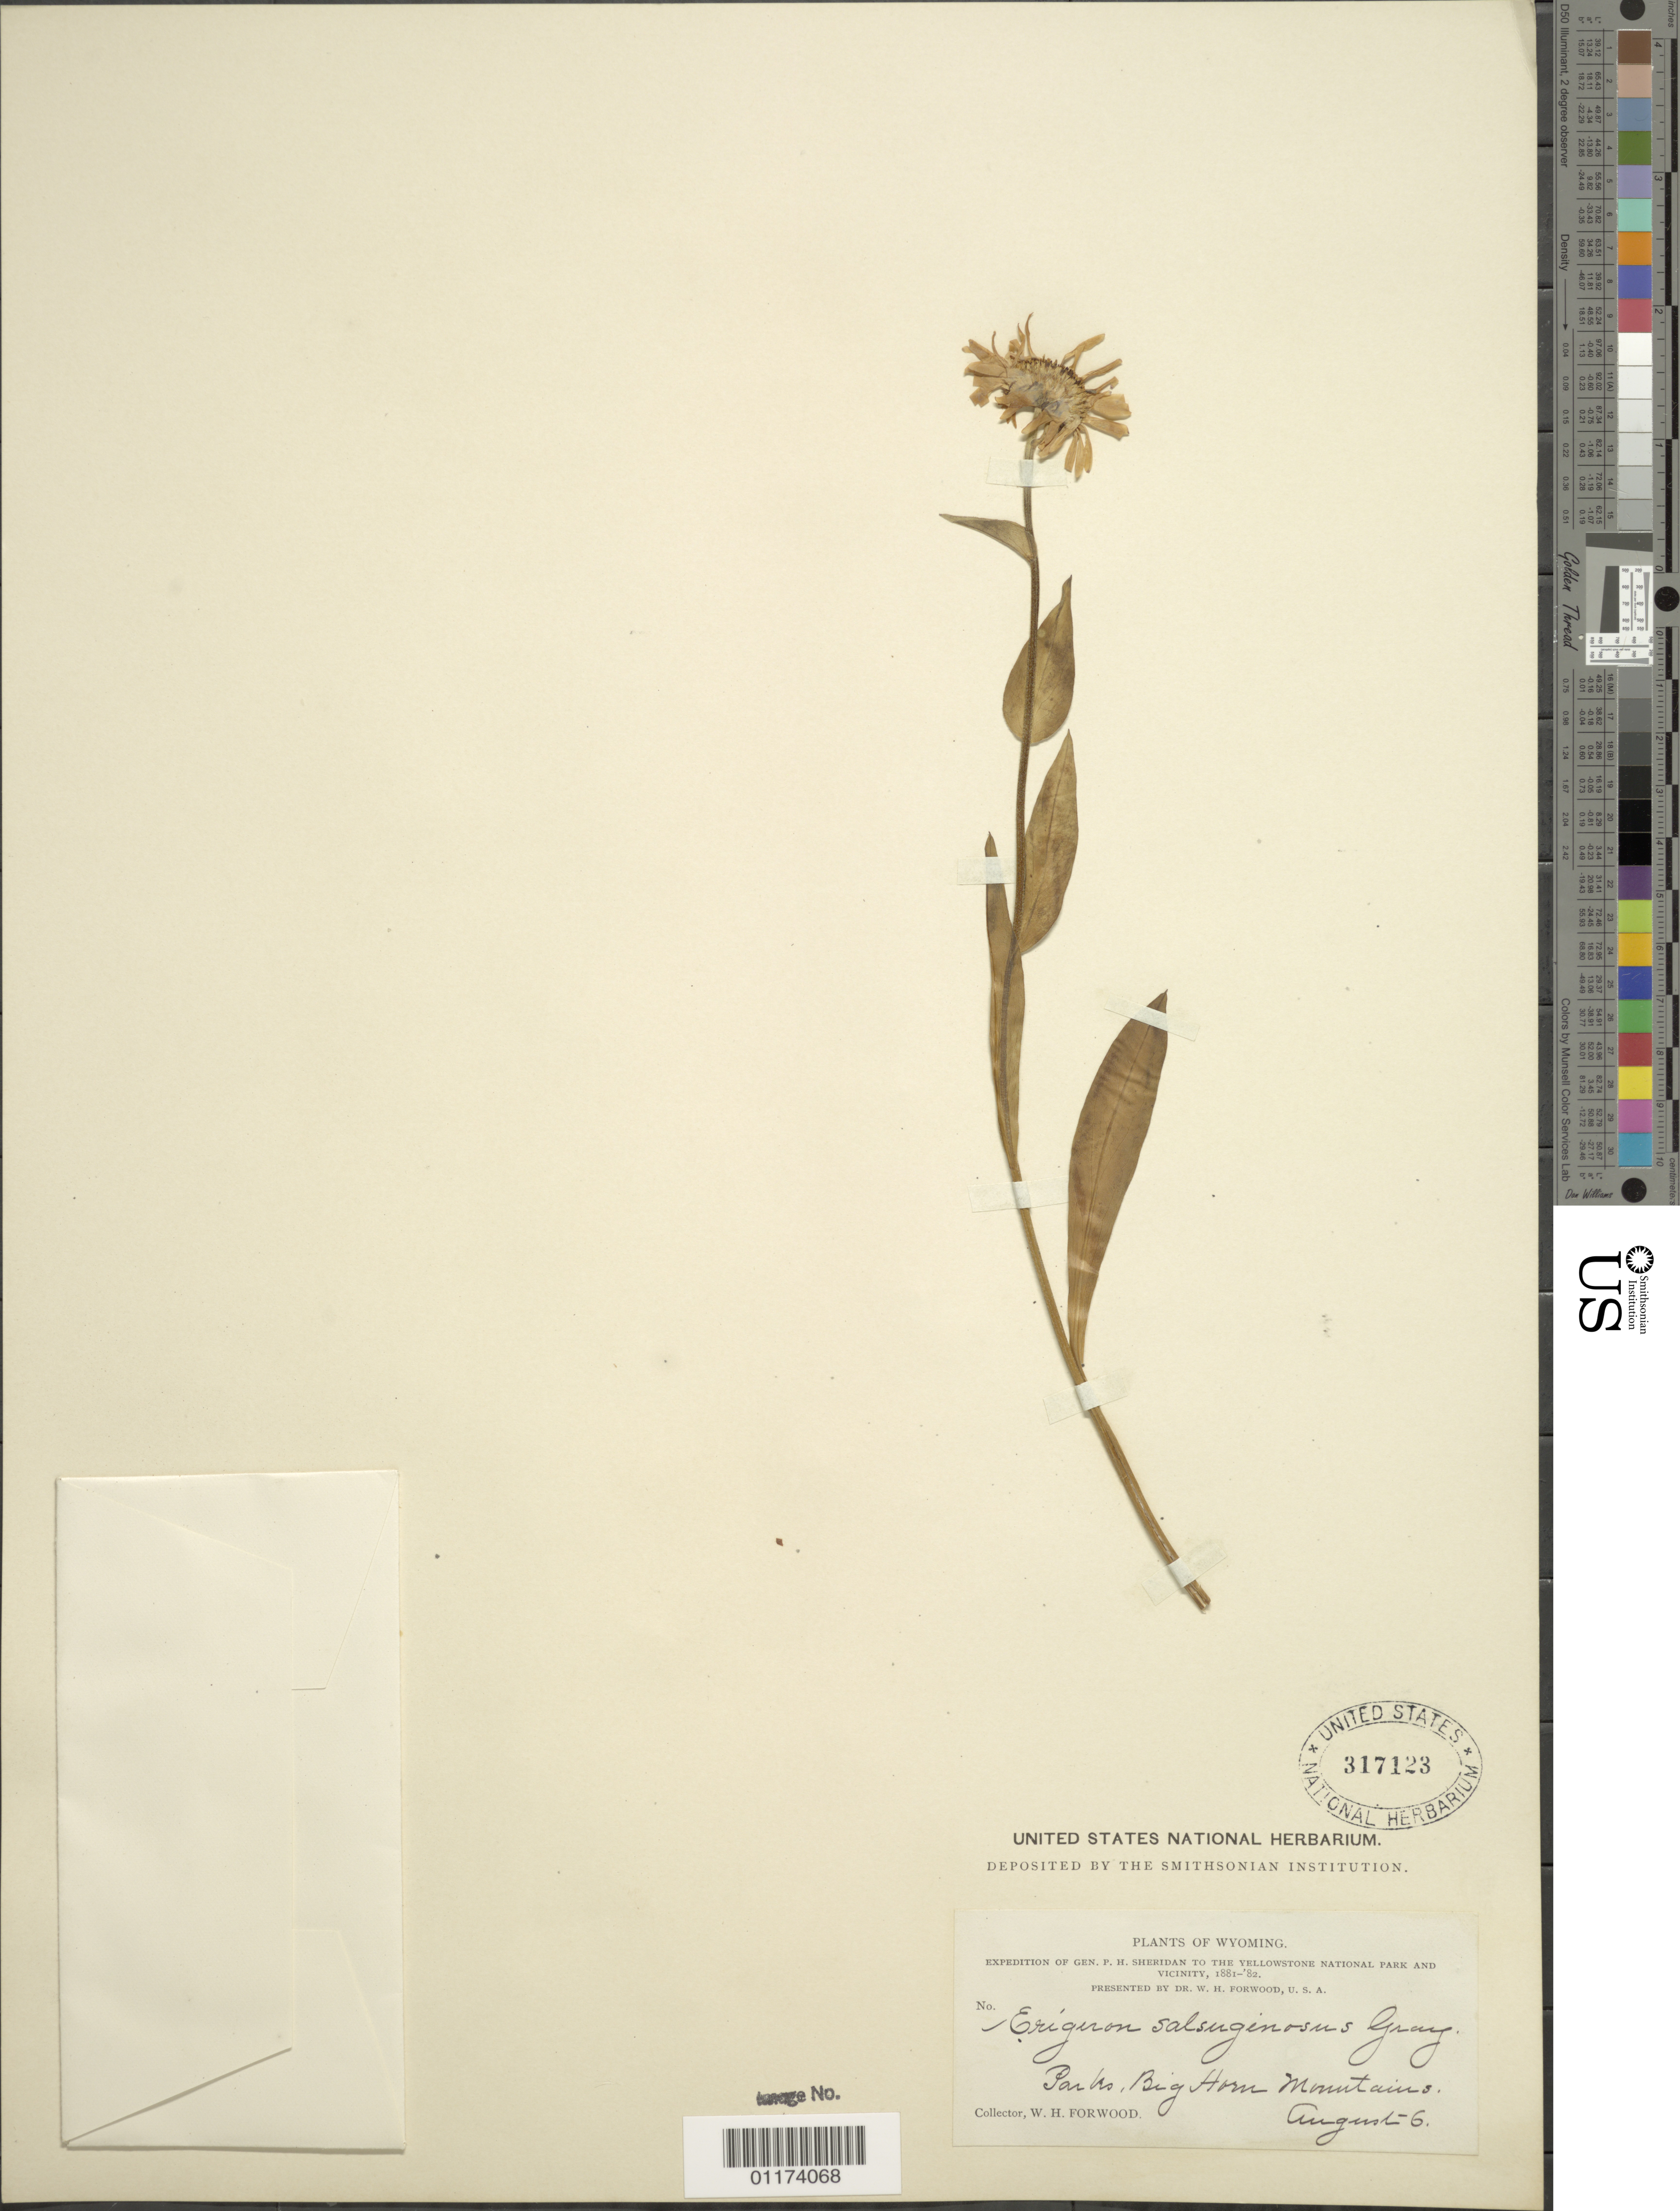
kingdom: Plantae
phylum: Tracheophyta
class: Magnoliopsida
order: Asterales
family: Asteraceae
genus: Erigeron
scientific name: Erigeron salsuginosus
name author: (Richardson ex R. Br.) A. Gray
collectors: W. Forwood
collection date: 1881-08-06/1882-08-06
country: United States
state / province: Wyoming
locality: Parks of Big Horn Mtns.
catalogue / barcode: US 317123